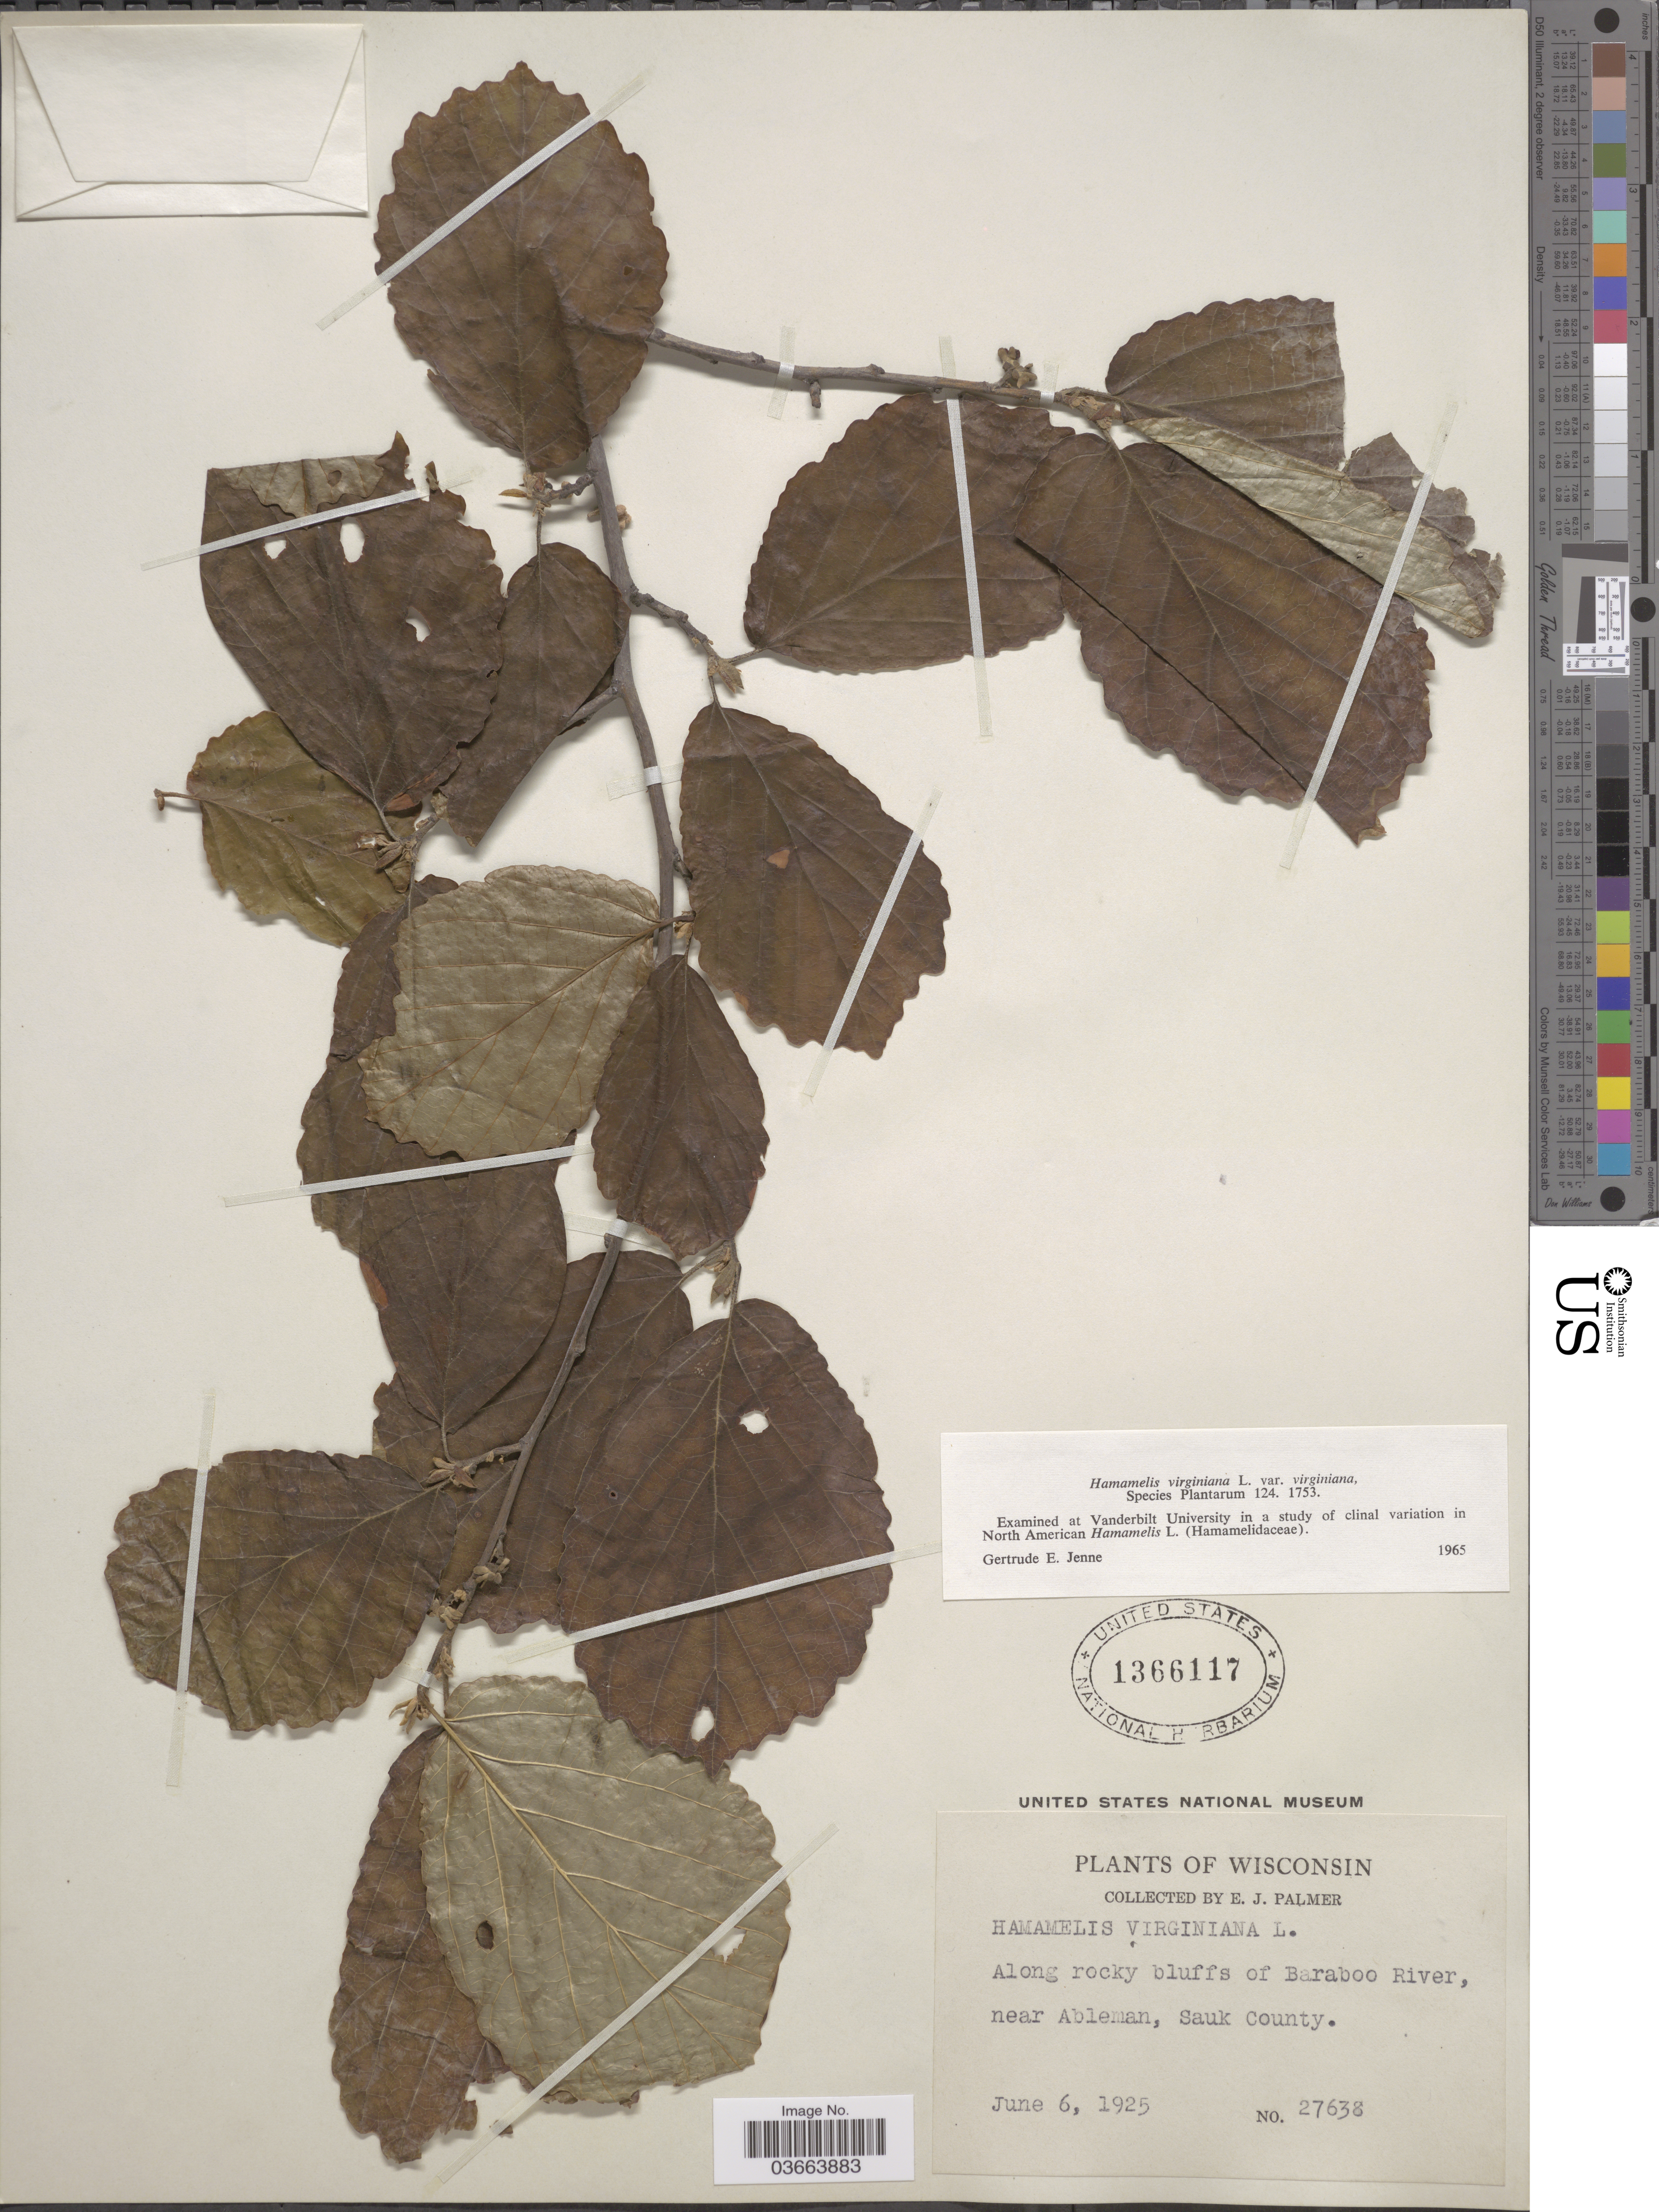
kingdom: Plantae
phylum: Tracheophyta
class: Magnoliopsida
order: Saxifragales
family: Hamamelidaceae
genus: Hamamelis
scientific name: Hamamelis virginiana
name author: L.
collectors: E. J. Palmer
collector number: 27638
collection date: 1925-06-06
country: United States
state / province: Wisconsin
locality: Along rocky bluffs of Baraboo River, near Ableman, Sauk County.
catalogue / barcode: US 1366117